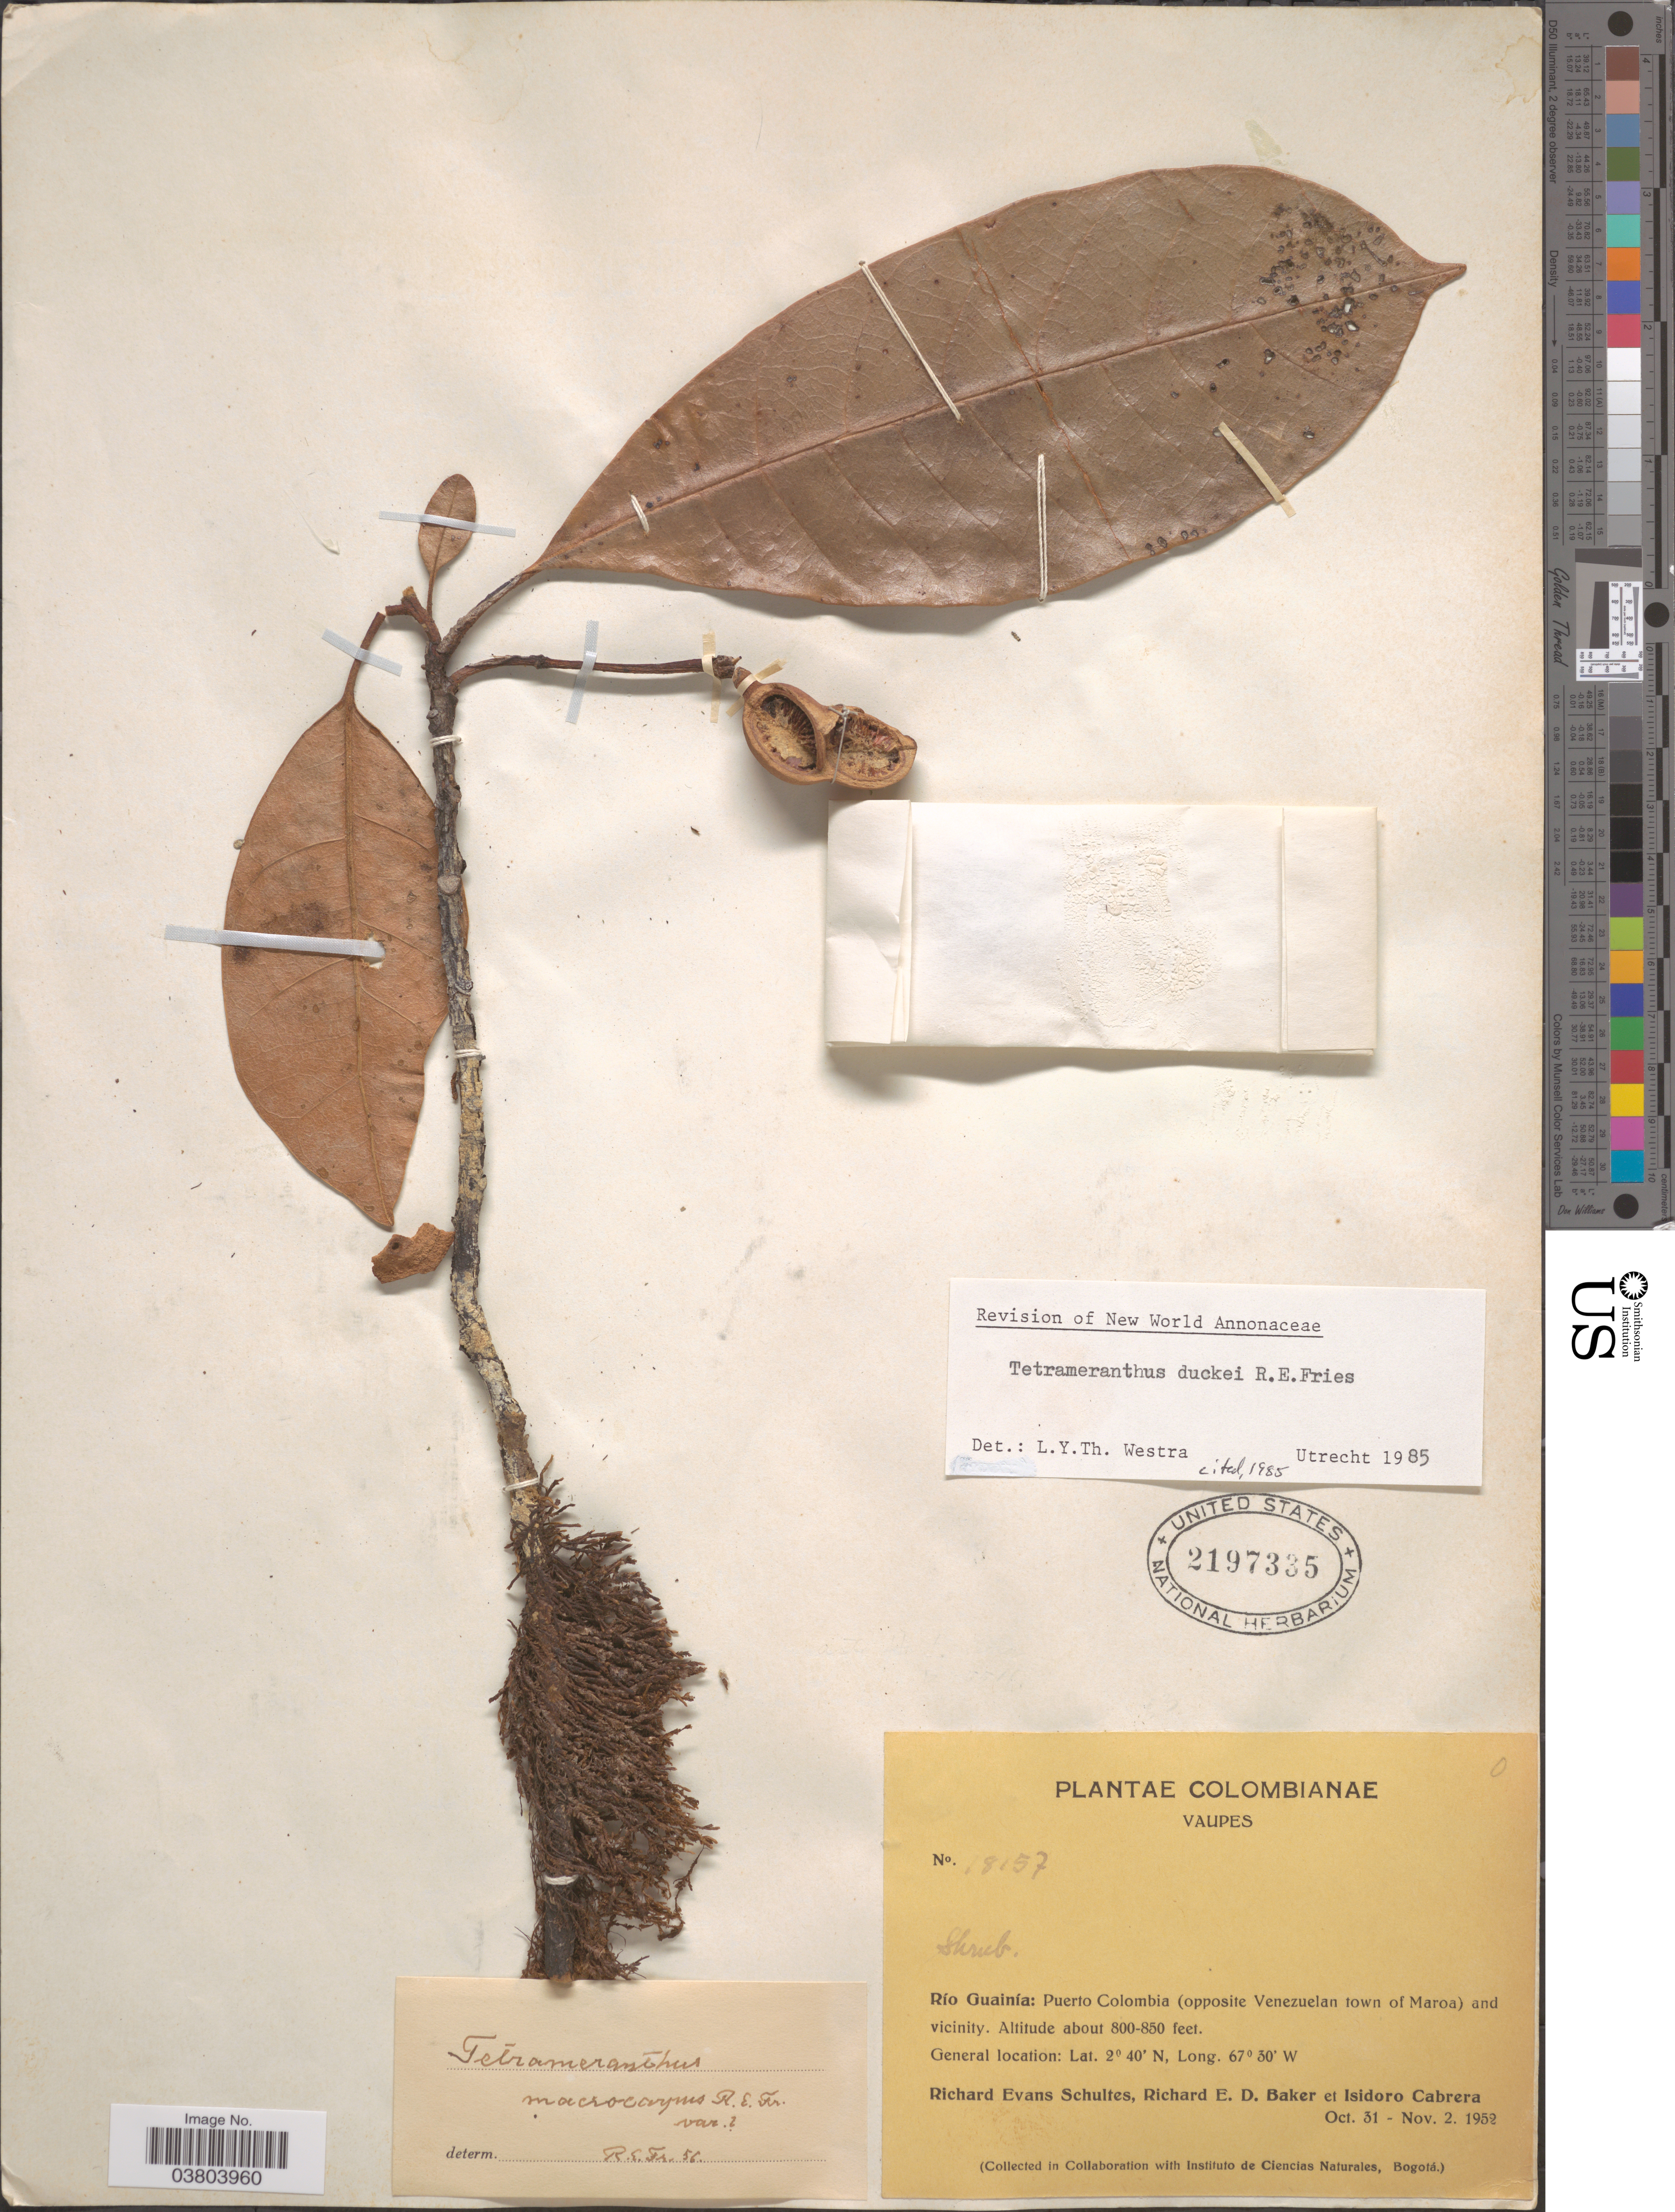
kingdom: Plantae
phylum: Tracheophyta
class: Magnoliopsida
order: Magnoliales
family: Annonaceae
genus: Tetrameranthus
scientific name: Tetrameranthus duckei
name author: R.E. Fr.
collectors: R. E. Schultes, R. E. D. Baker & I. Cabrera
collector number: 18157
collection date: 1952-10-31/1952-11-02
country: Colombia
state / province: Vaupés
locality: Río Guainía: Puerto Colombia (opposite Venezuelan town of Maroa) and vicinity.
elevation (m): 244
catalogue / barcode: US 2197335